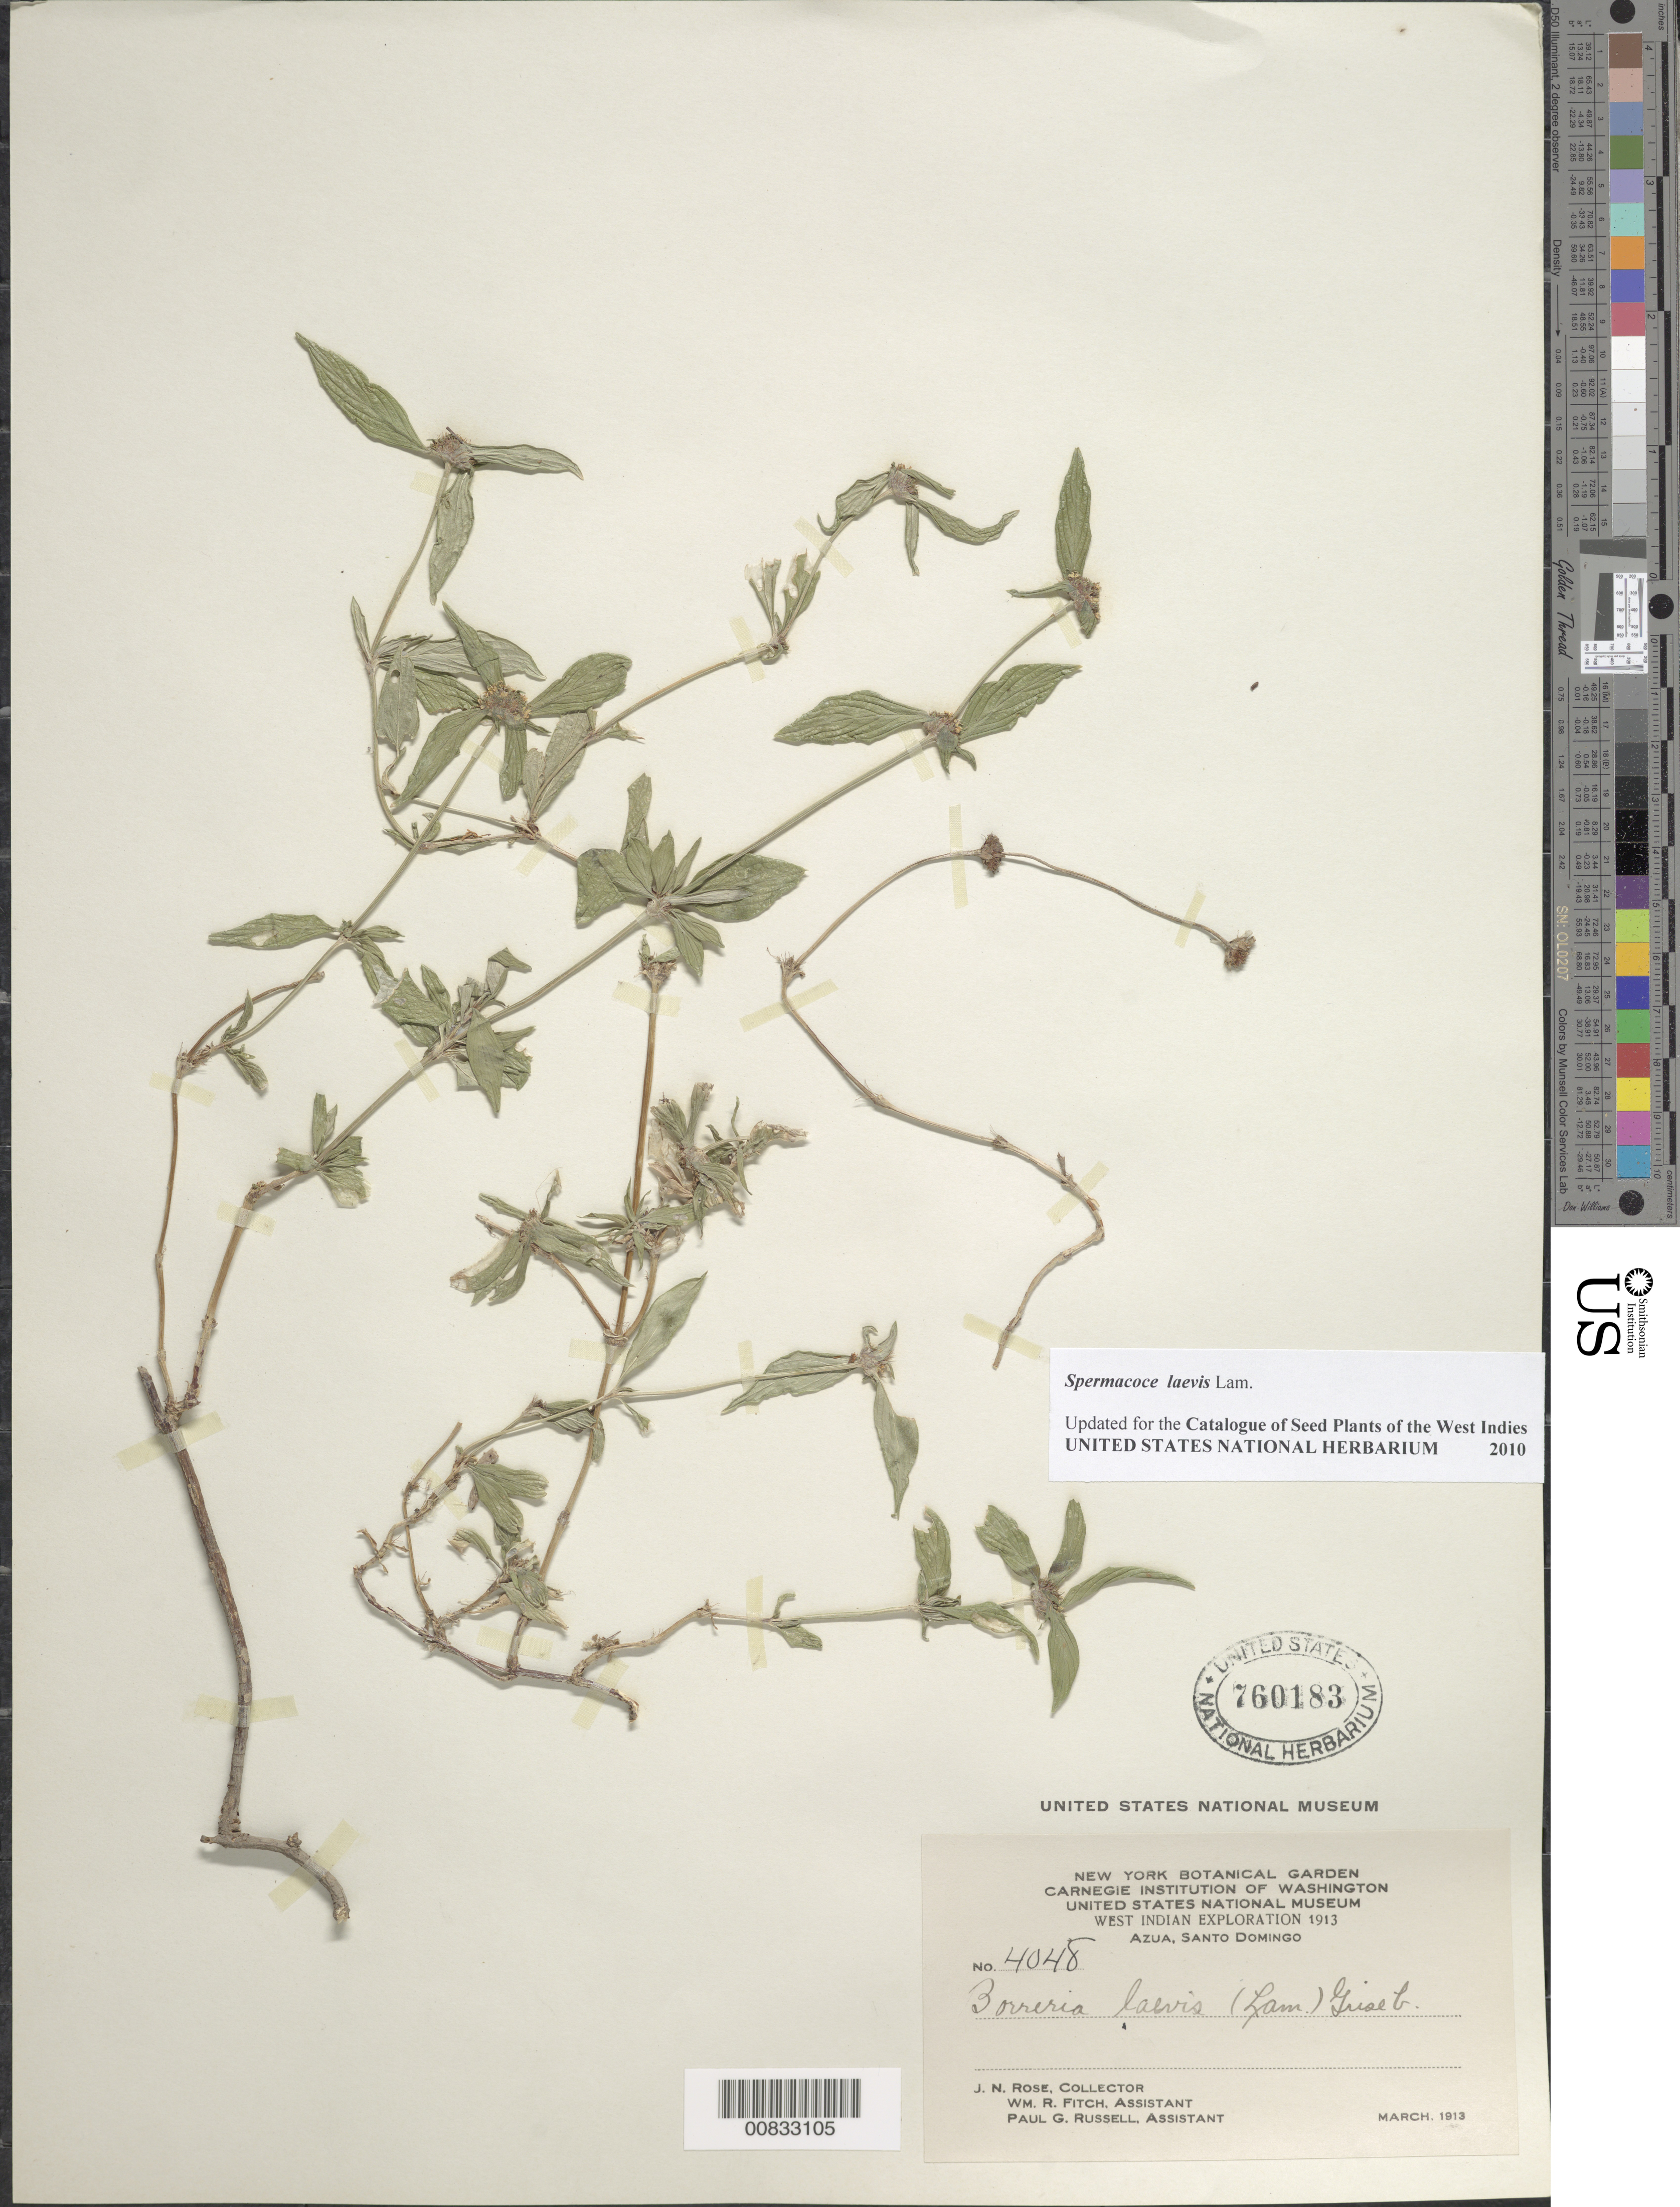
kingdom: Plantae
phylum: Tracheophyta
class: Magnoliopsida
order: Gentianales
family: Rubiaceae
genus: Spermacoce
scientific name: Spermacoce laevis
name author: Lam.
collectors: J. N. Rose, W. R. Fitch & P. G. Russell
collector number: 4048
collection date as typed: Mar 1913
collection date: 1913-03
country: Dominican Republic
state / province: Azua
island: Hispaniola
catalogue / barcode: US 760183